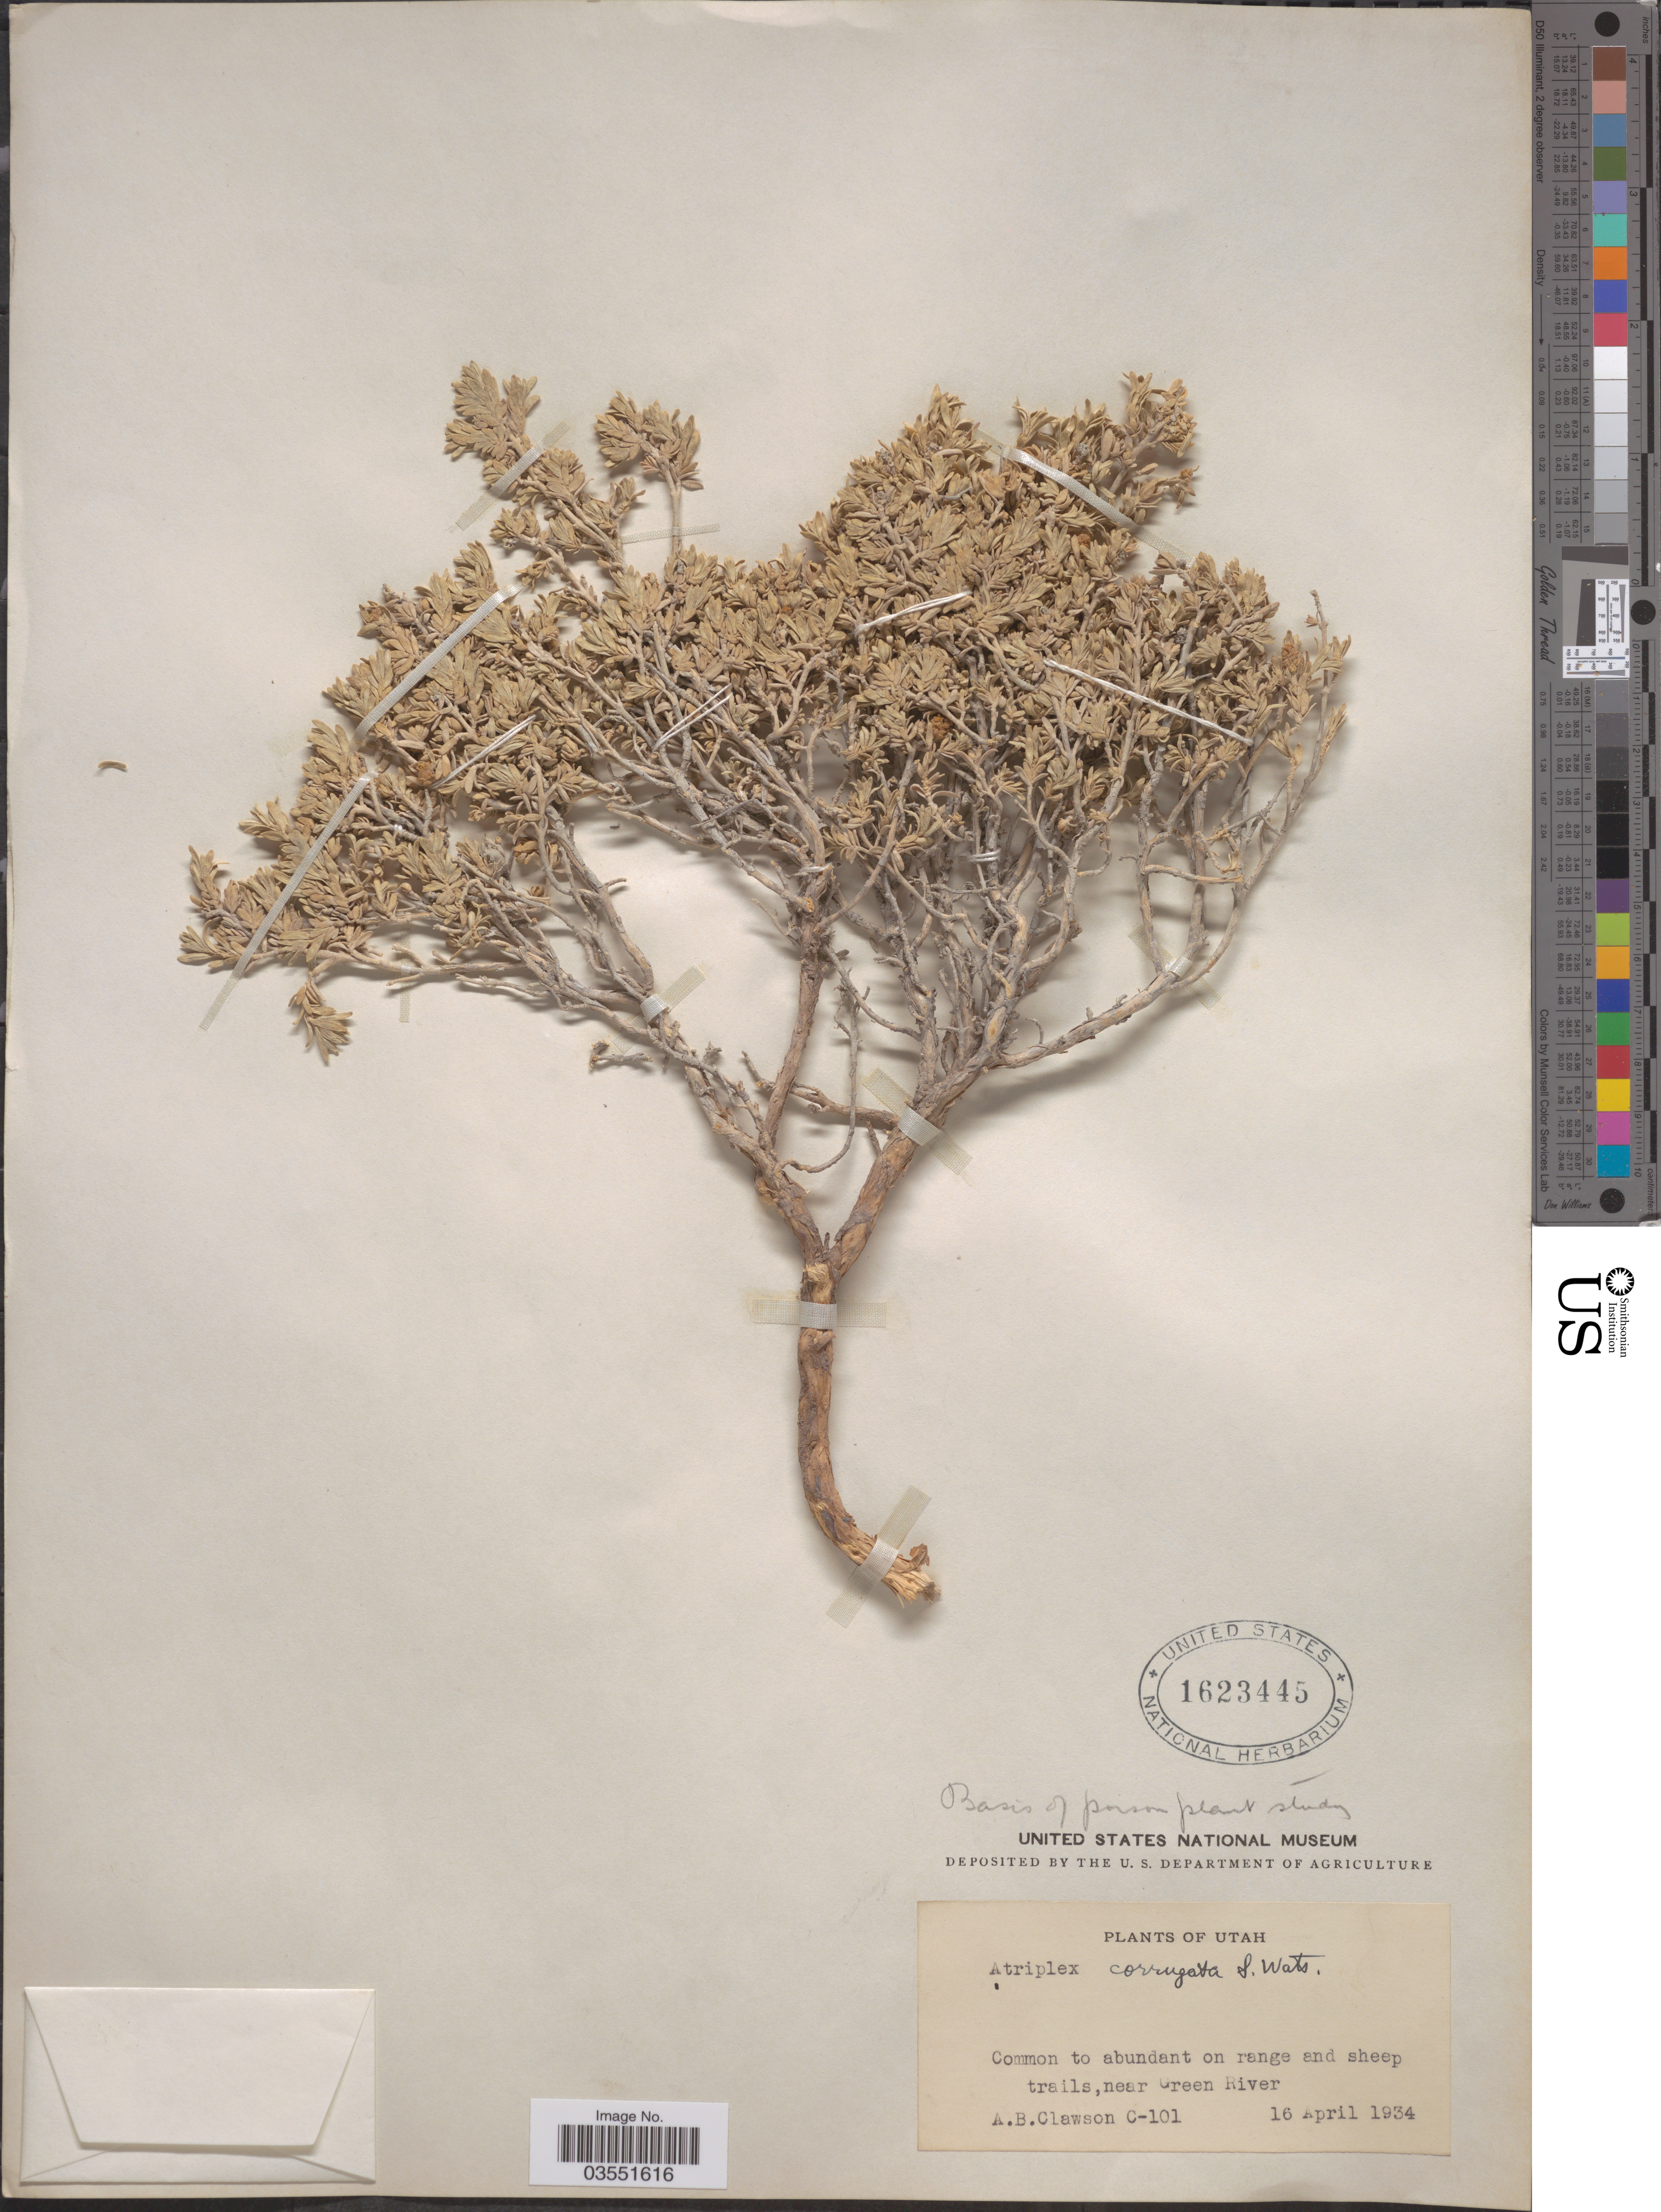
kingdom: Plantae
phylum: Tracheophyta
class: Magnoliopsida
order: Caryophyllales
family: Amaranthaceae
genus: Atriplex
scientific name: Atriplex corrugata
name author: S. Watson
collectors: A. Clawson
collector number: C-101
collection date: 1934-04-16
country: United States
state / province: Utah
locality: On range and sheep trails, near Green River.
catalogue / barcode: US 1623445